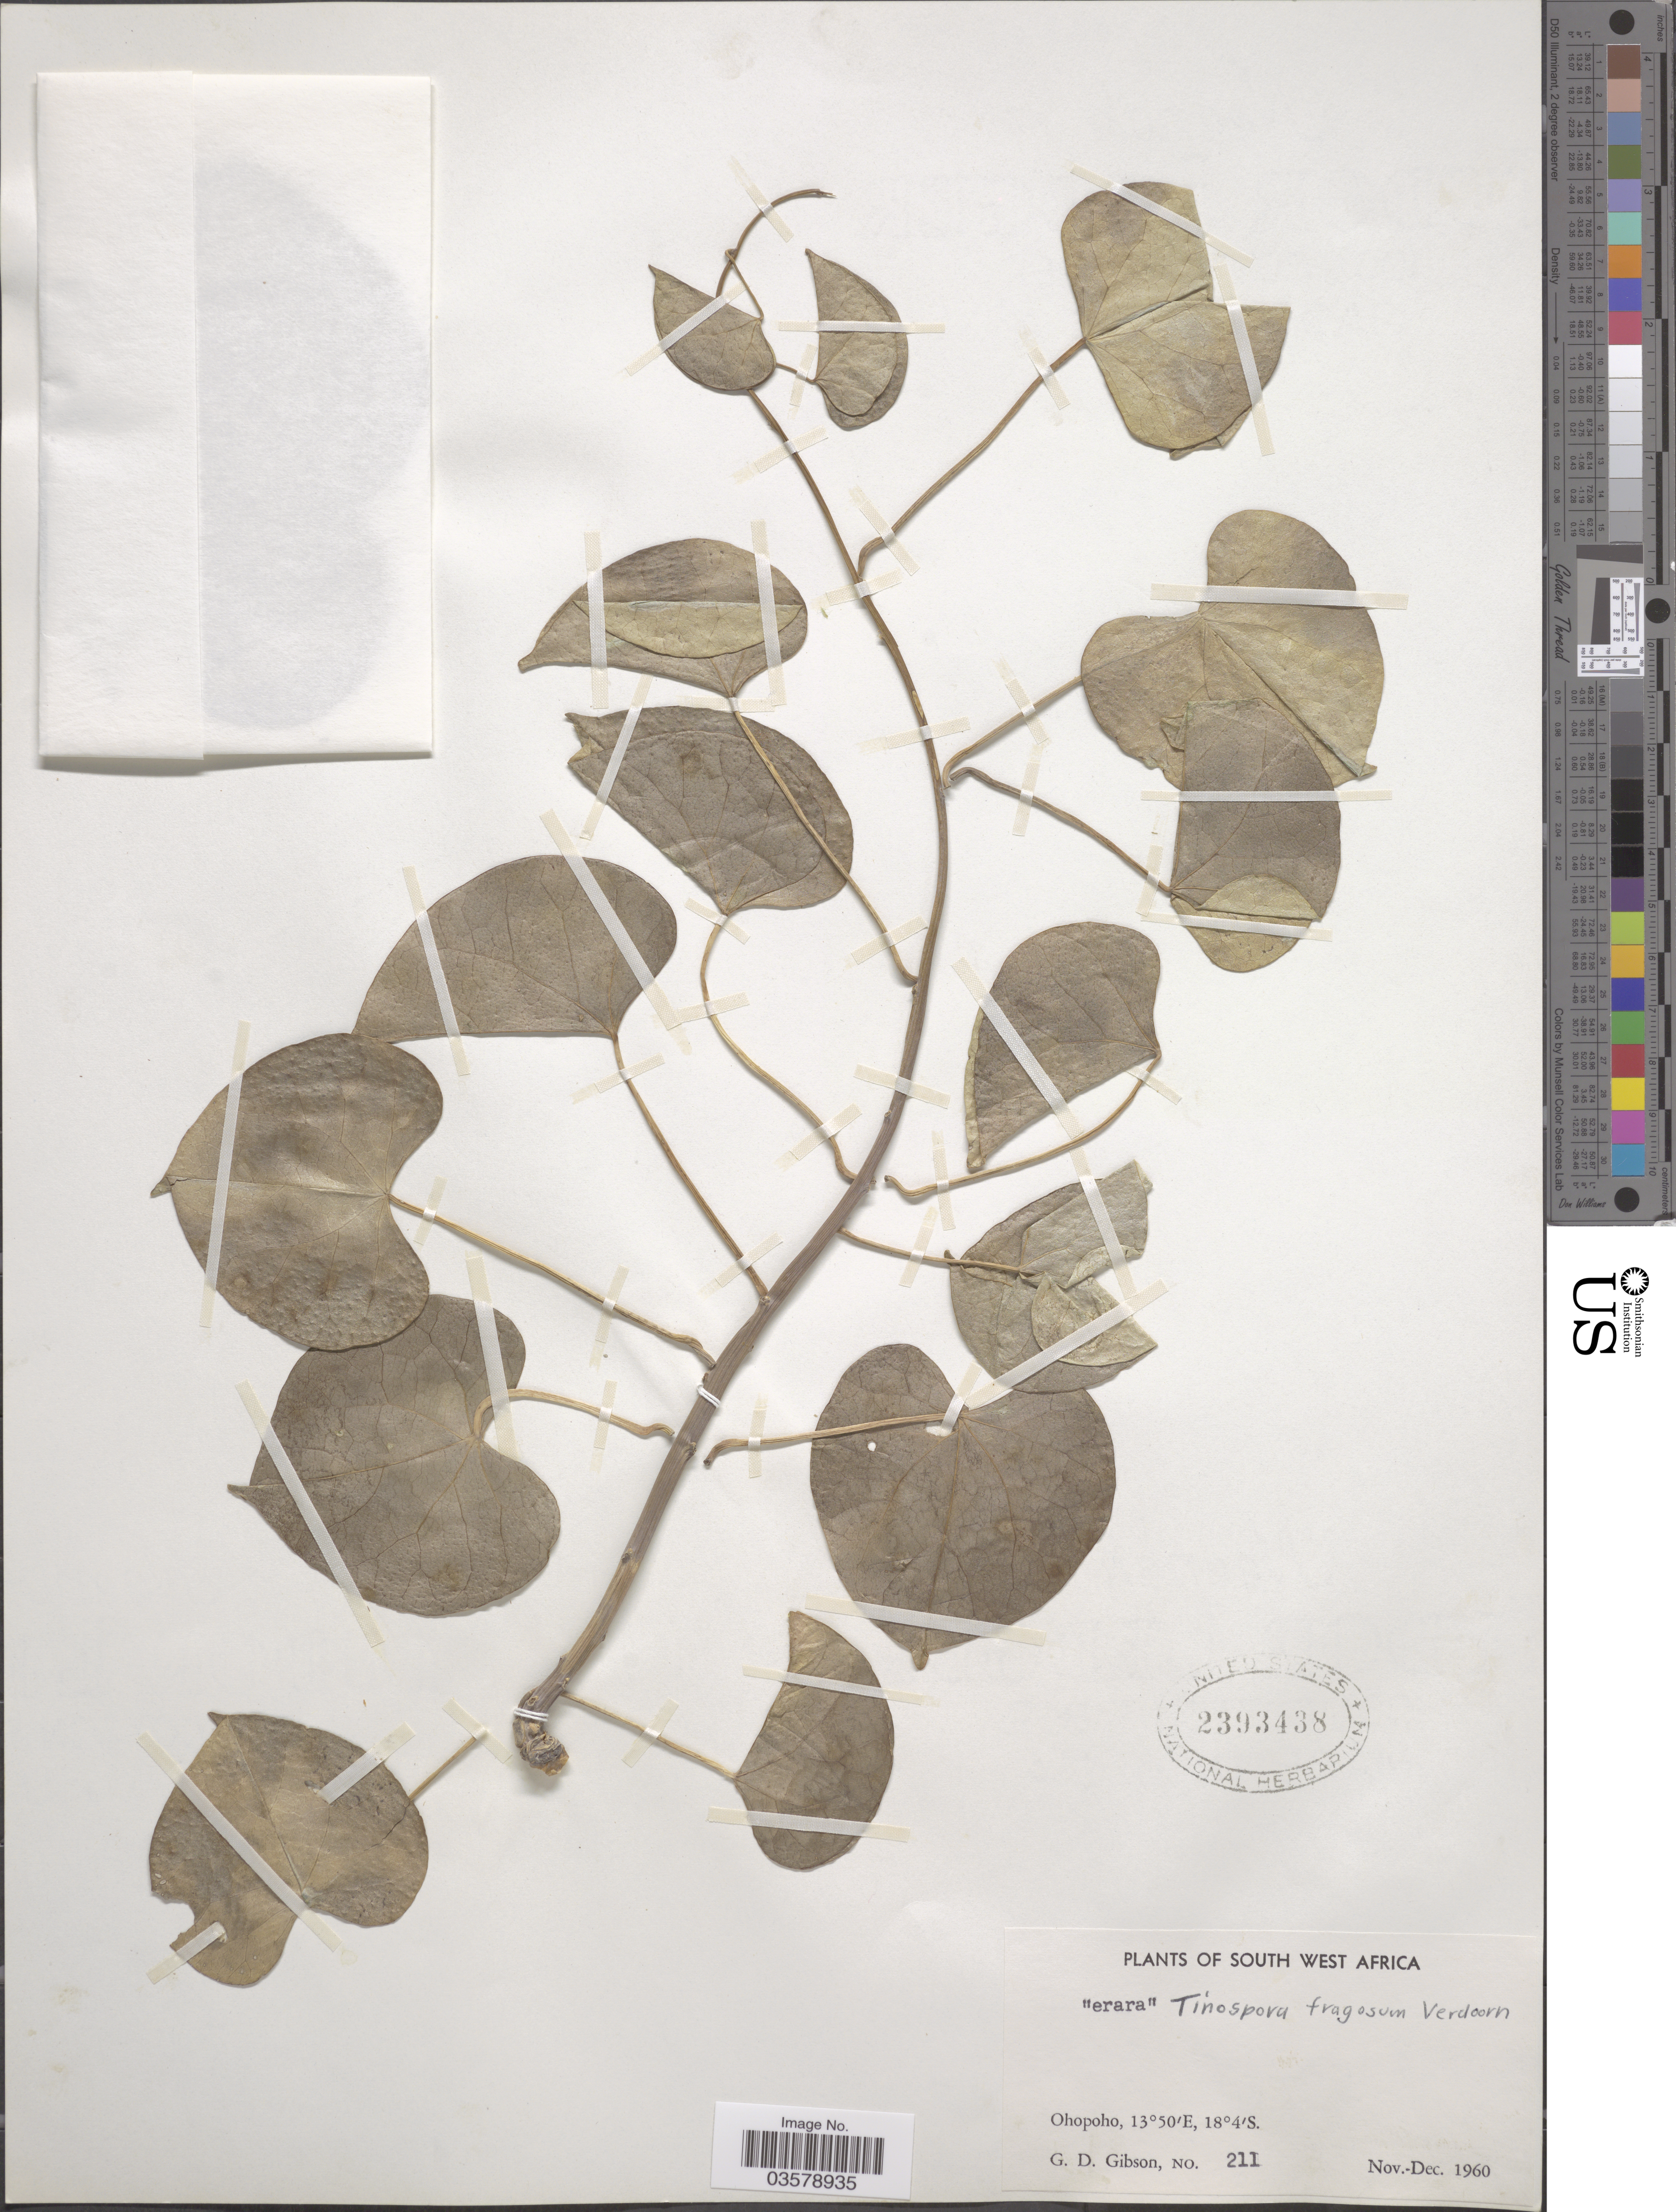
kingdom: Plantae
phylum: Tracheophyta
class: Magnoliopsida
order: Ranunculales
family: Menispermaceae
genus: Tinospora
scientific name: Tinospora fragosa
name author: Verdoorn & Troupin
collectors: G. D. Gibson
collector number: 211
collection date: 1960-11/1960-12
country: Namibia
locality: South West Africa. Ohopoho.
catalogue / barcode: US 2393438